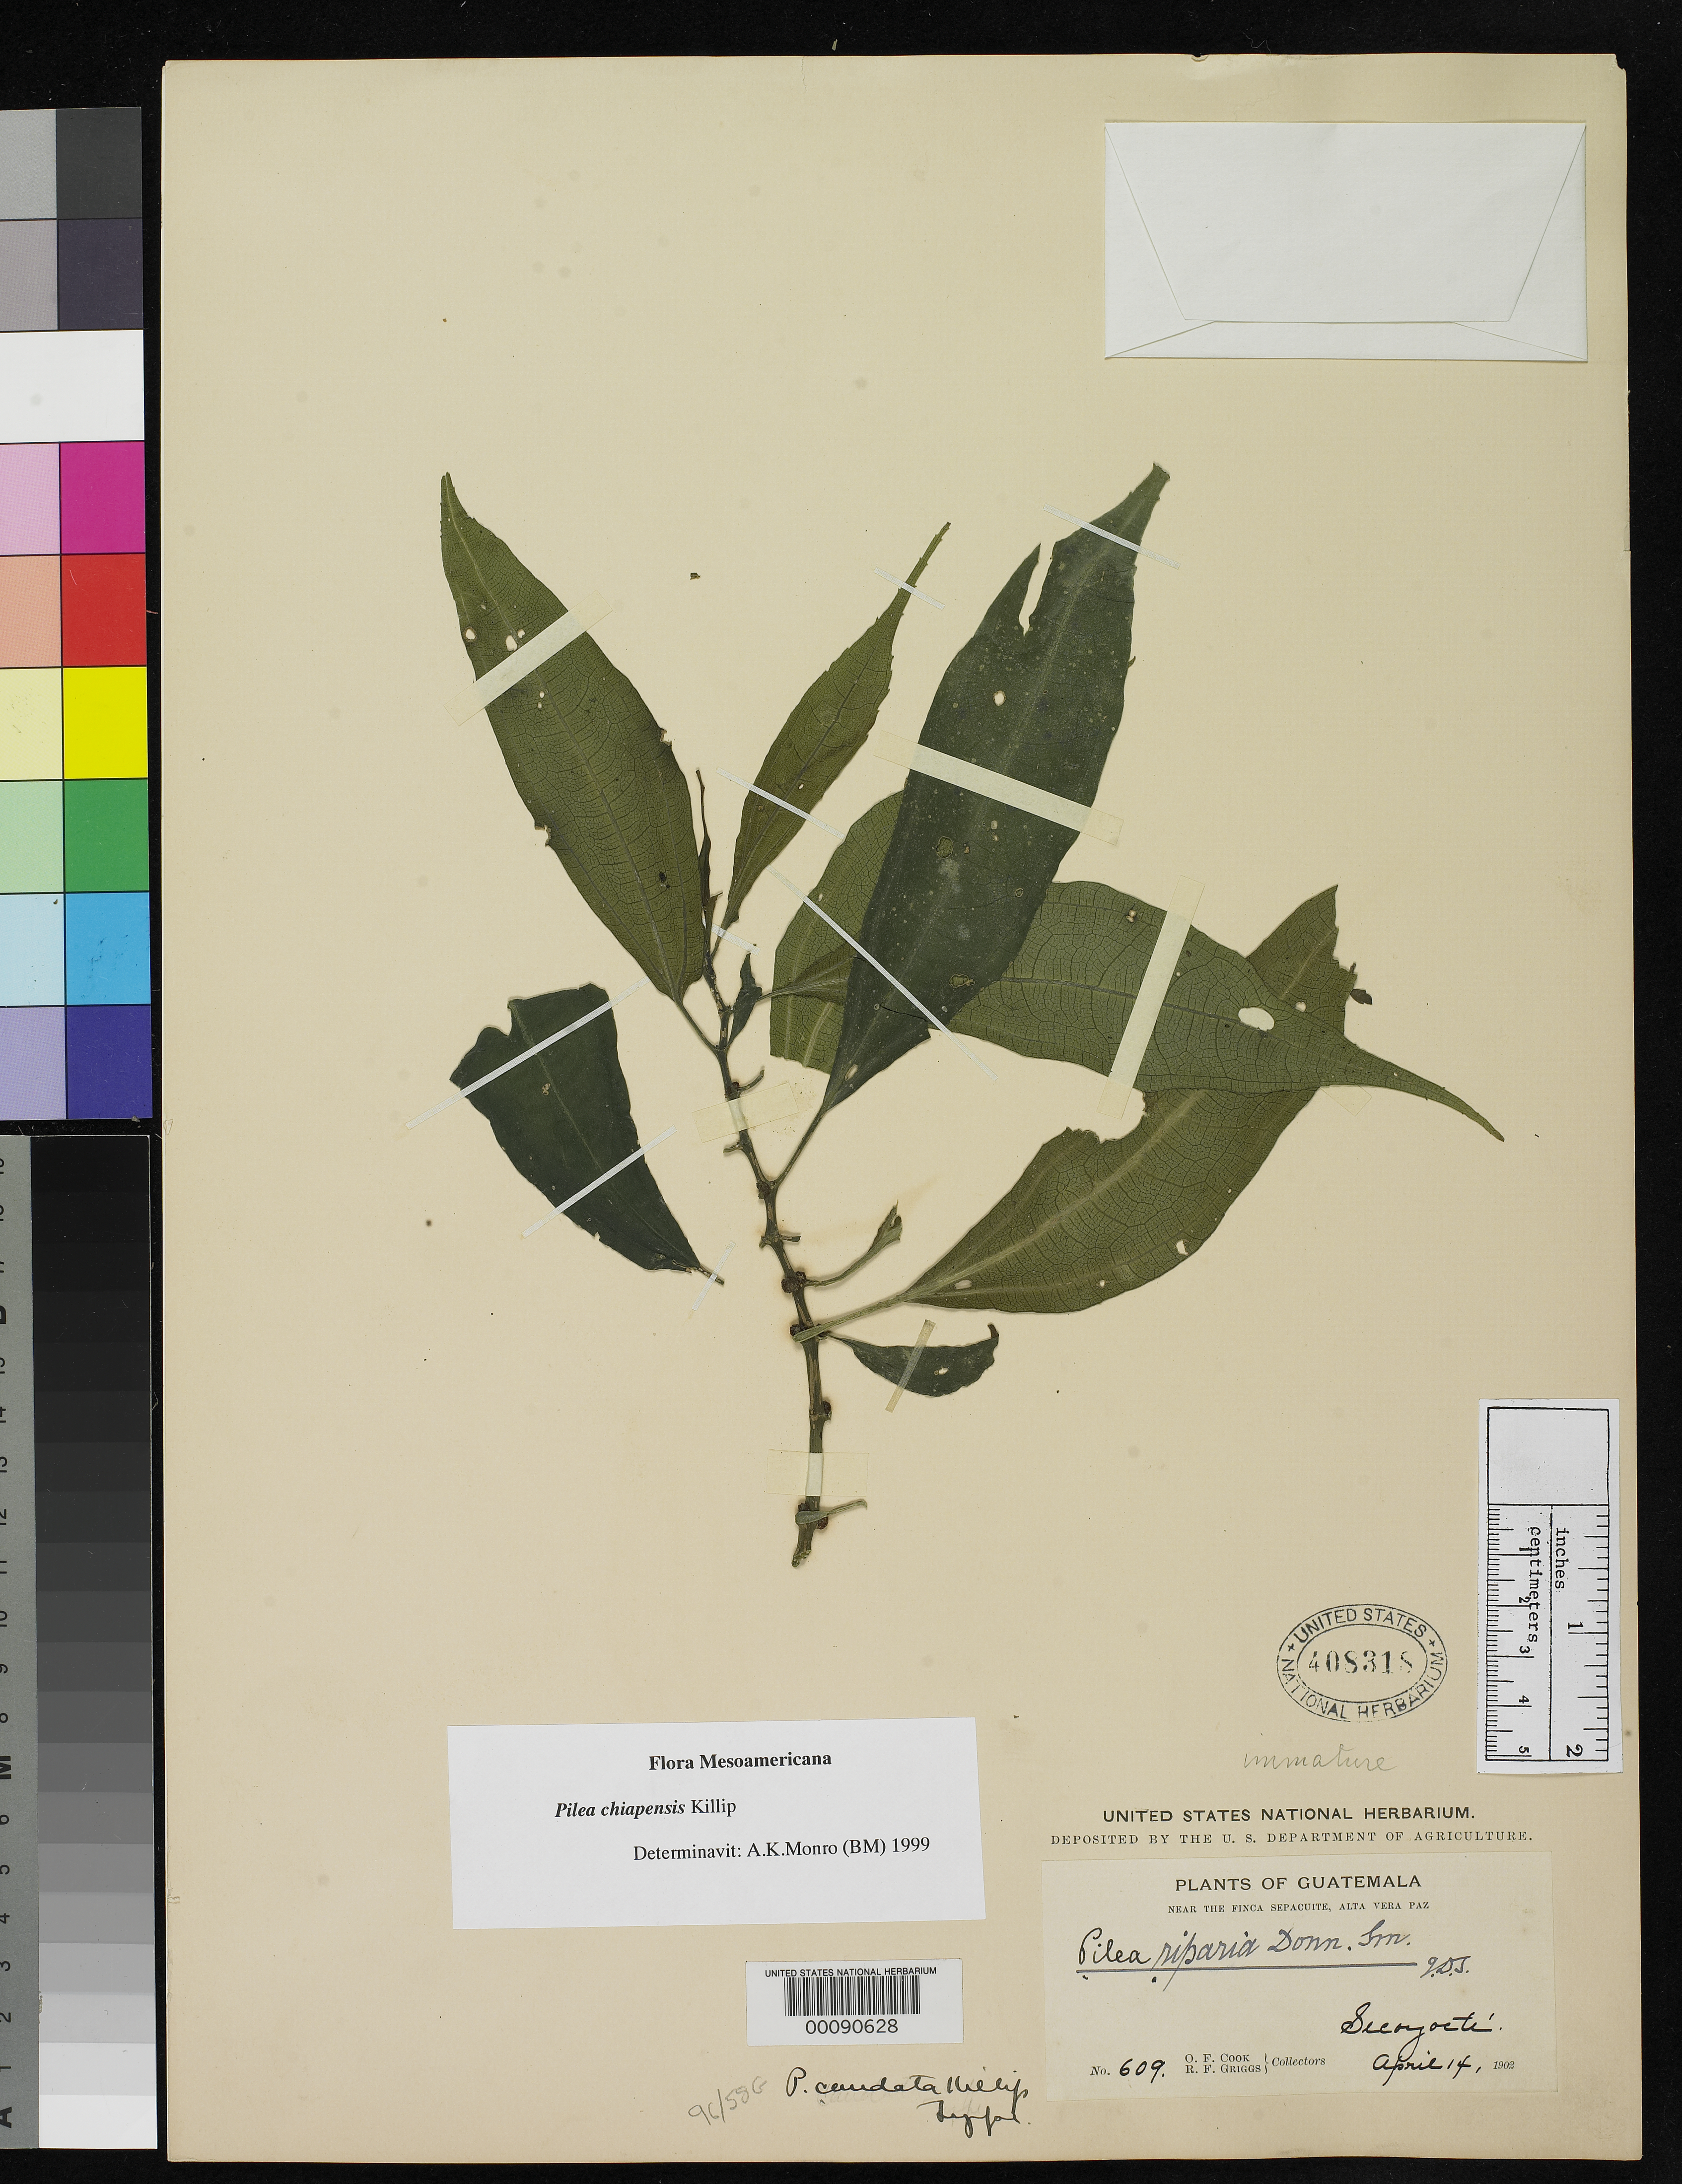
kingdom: Plantae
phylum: Tracheophyta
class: Magnoliopsida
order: Rosales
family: Urticaceae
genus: Pilea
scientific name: Pilea caudata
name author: Killip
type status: Holotype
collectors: O. F. Cook & R. F. Griggs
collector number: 609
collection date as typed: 14 Apr 1902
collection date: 1902-04-14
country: Guatemala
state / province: Alta Verapaz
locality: Secoyocte, near Finca Sepacuite.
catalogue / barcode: US 408318